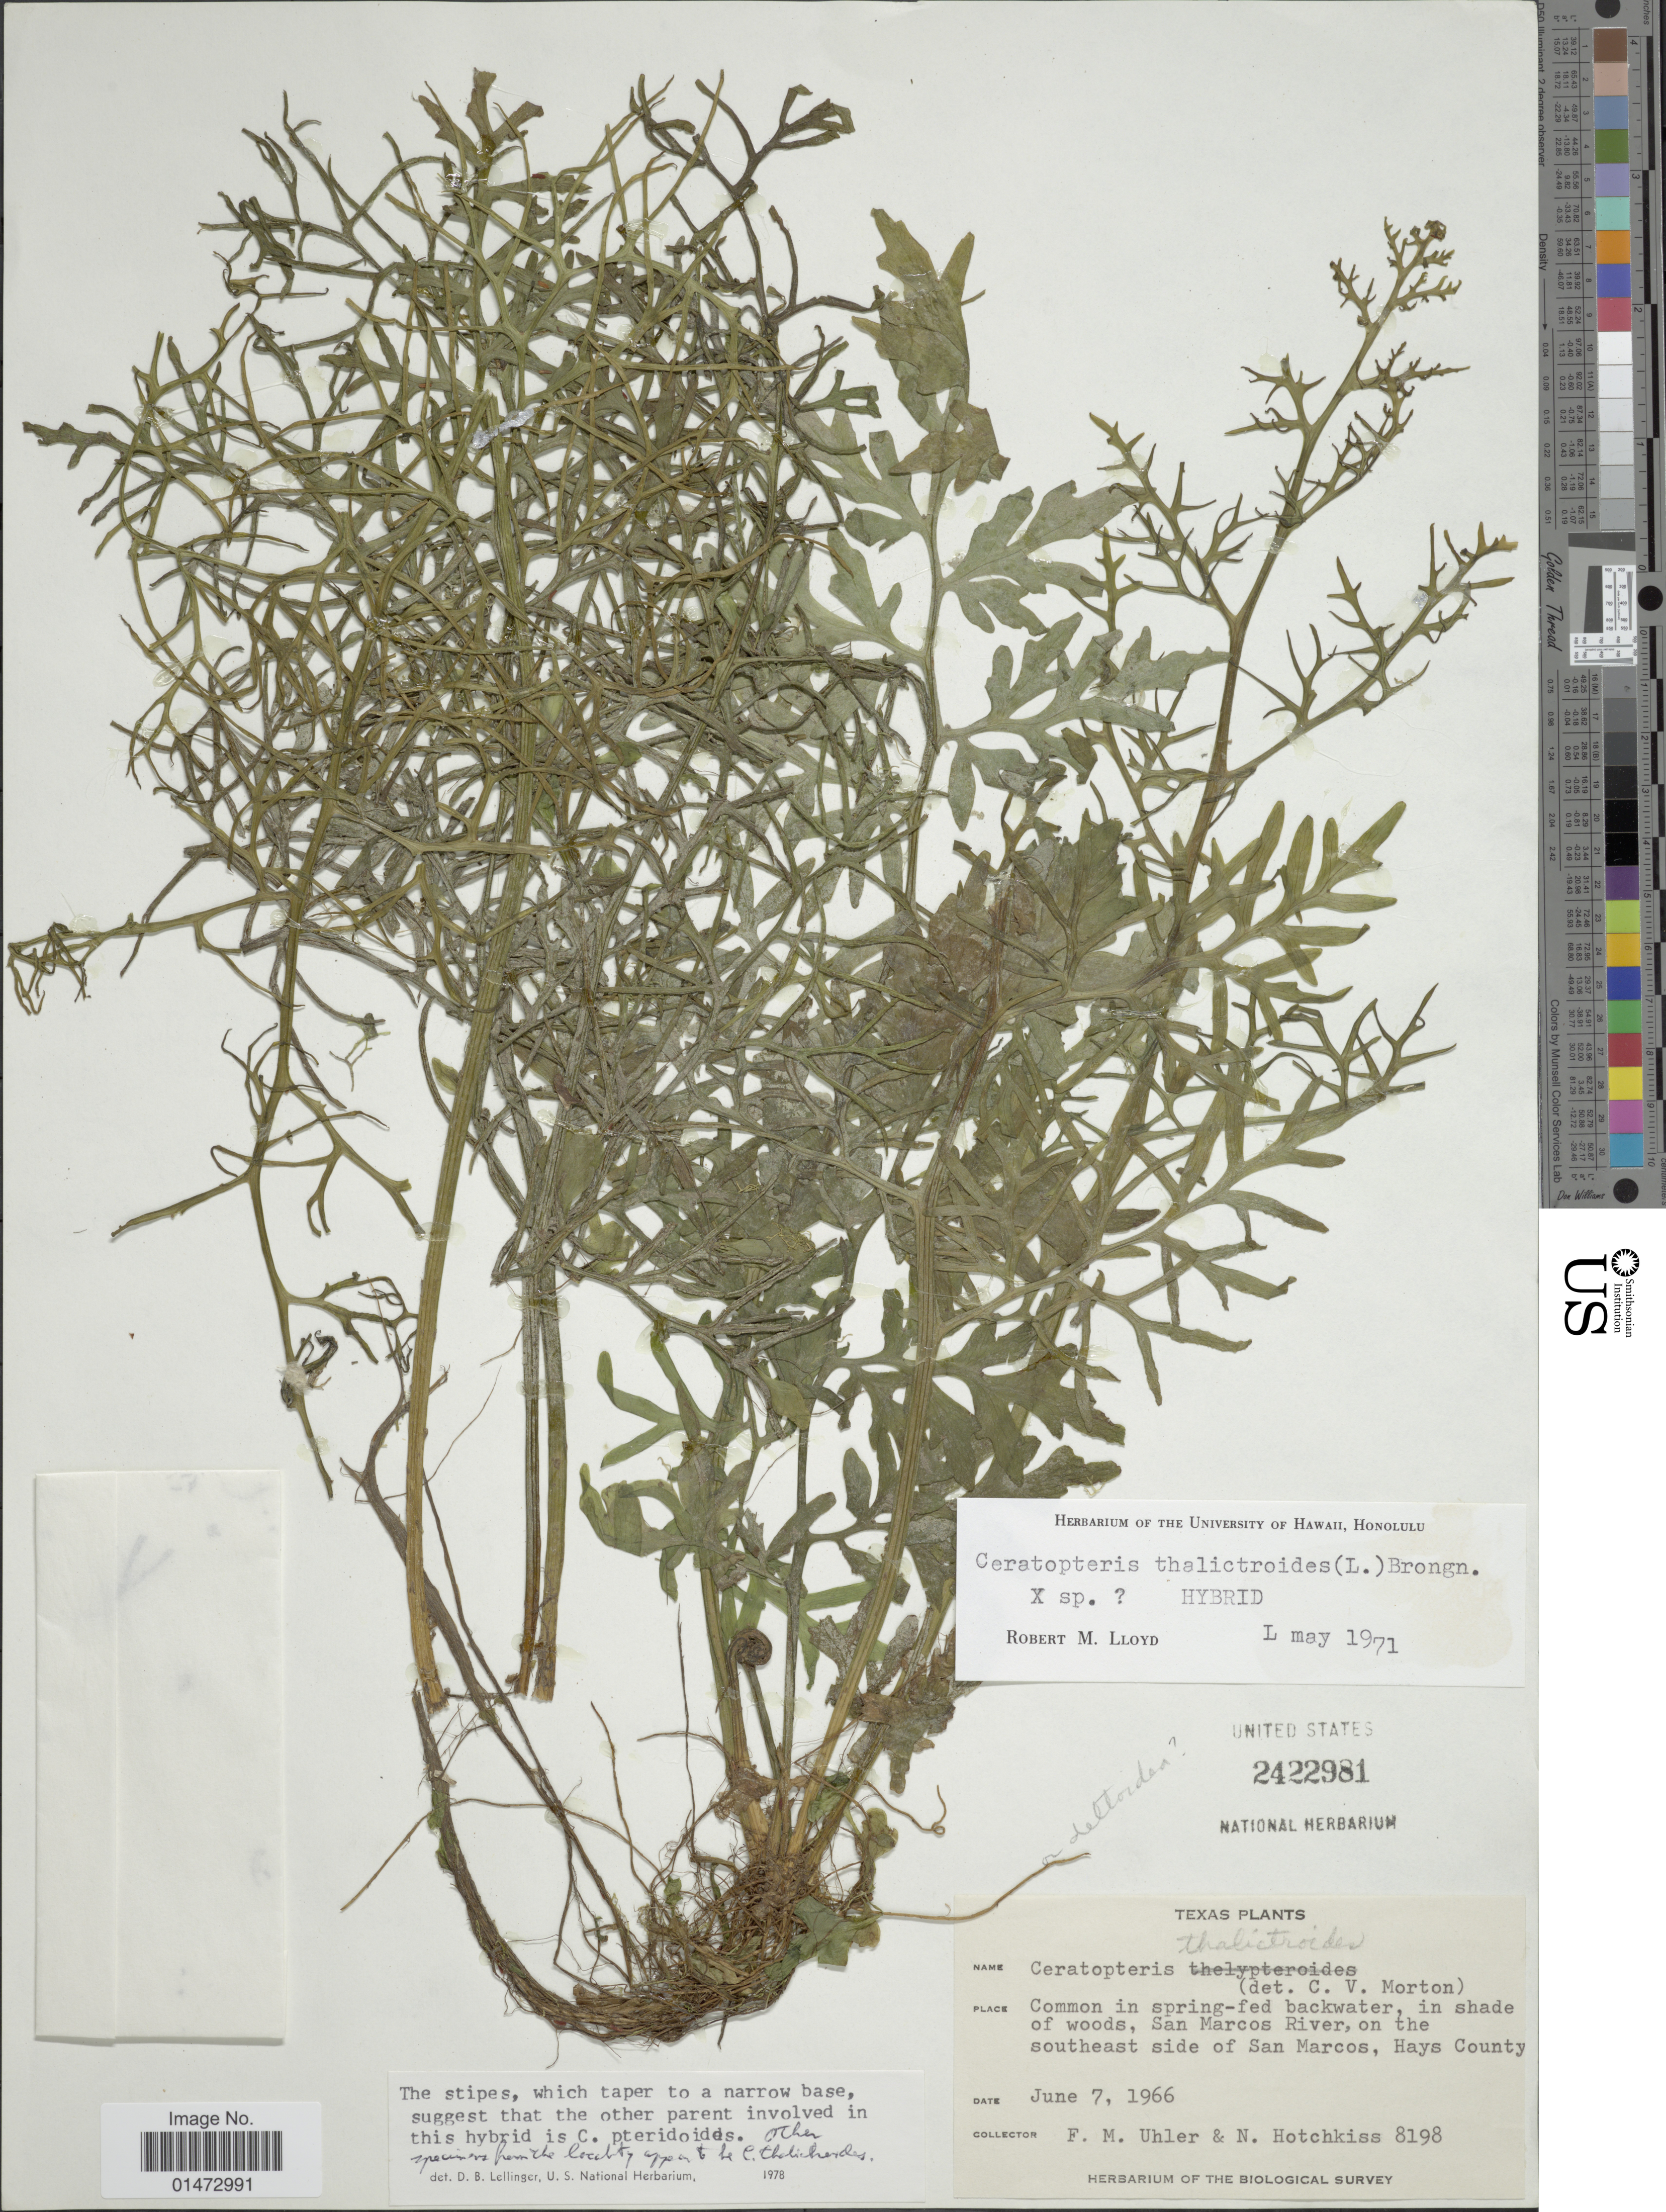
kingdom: Plantae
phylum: Tracheophyta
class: Polypodiopsida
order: Polypodiales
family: Pteridaceae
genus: Ceratopteris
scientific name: Ceratopteris thalictroides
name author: (L.) Brongn.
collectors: F. M. Uhler & N. Hotchkiss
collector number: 8198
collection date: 1966-06-07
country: United States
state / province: Texas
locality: Common in spring-fed backwater, in shade of woods, San Marcos River, on the southeast side of San Marcos, Hays County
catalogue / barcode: US 2422981